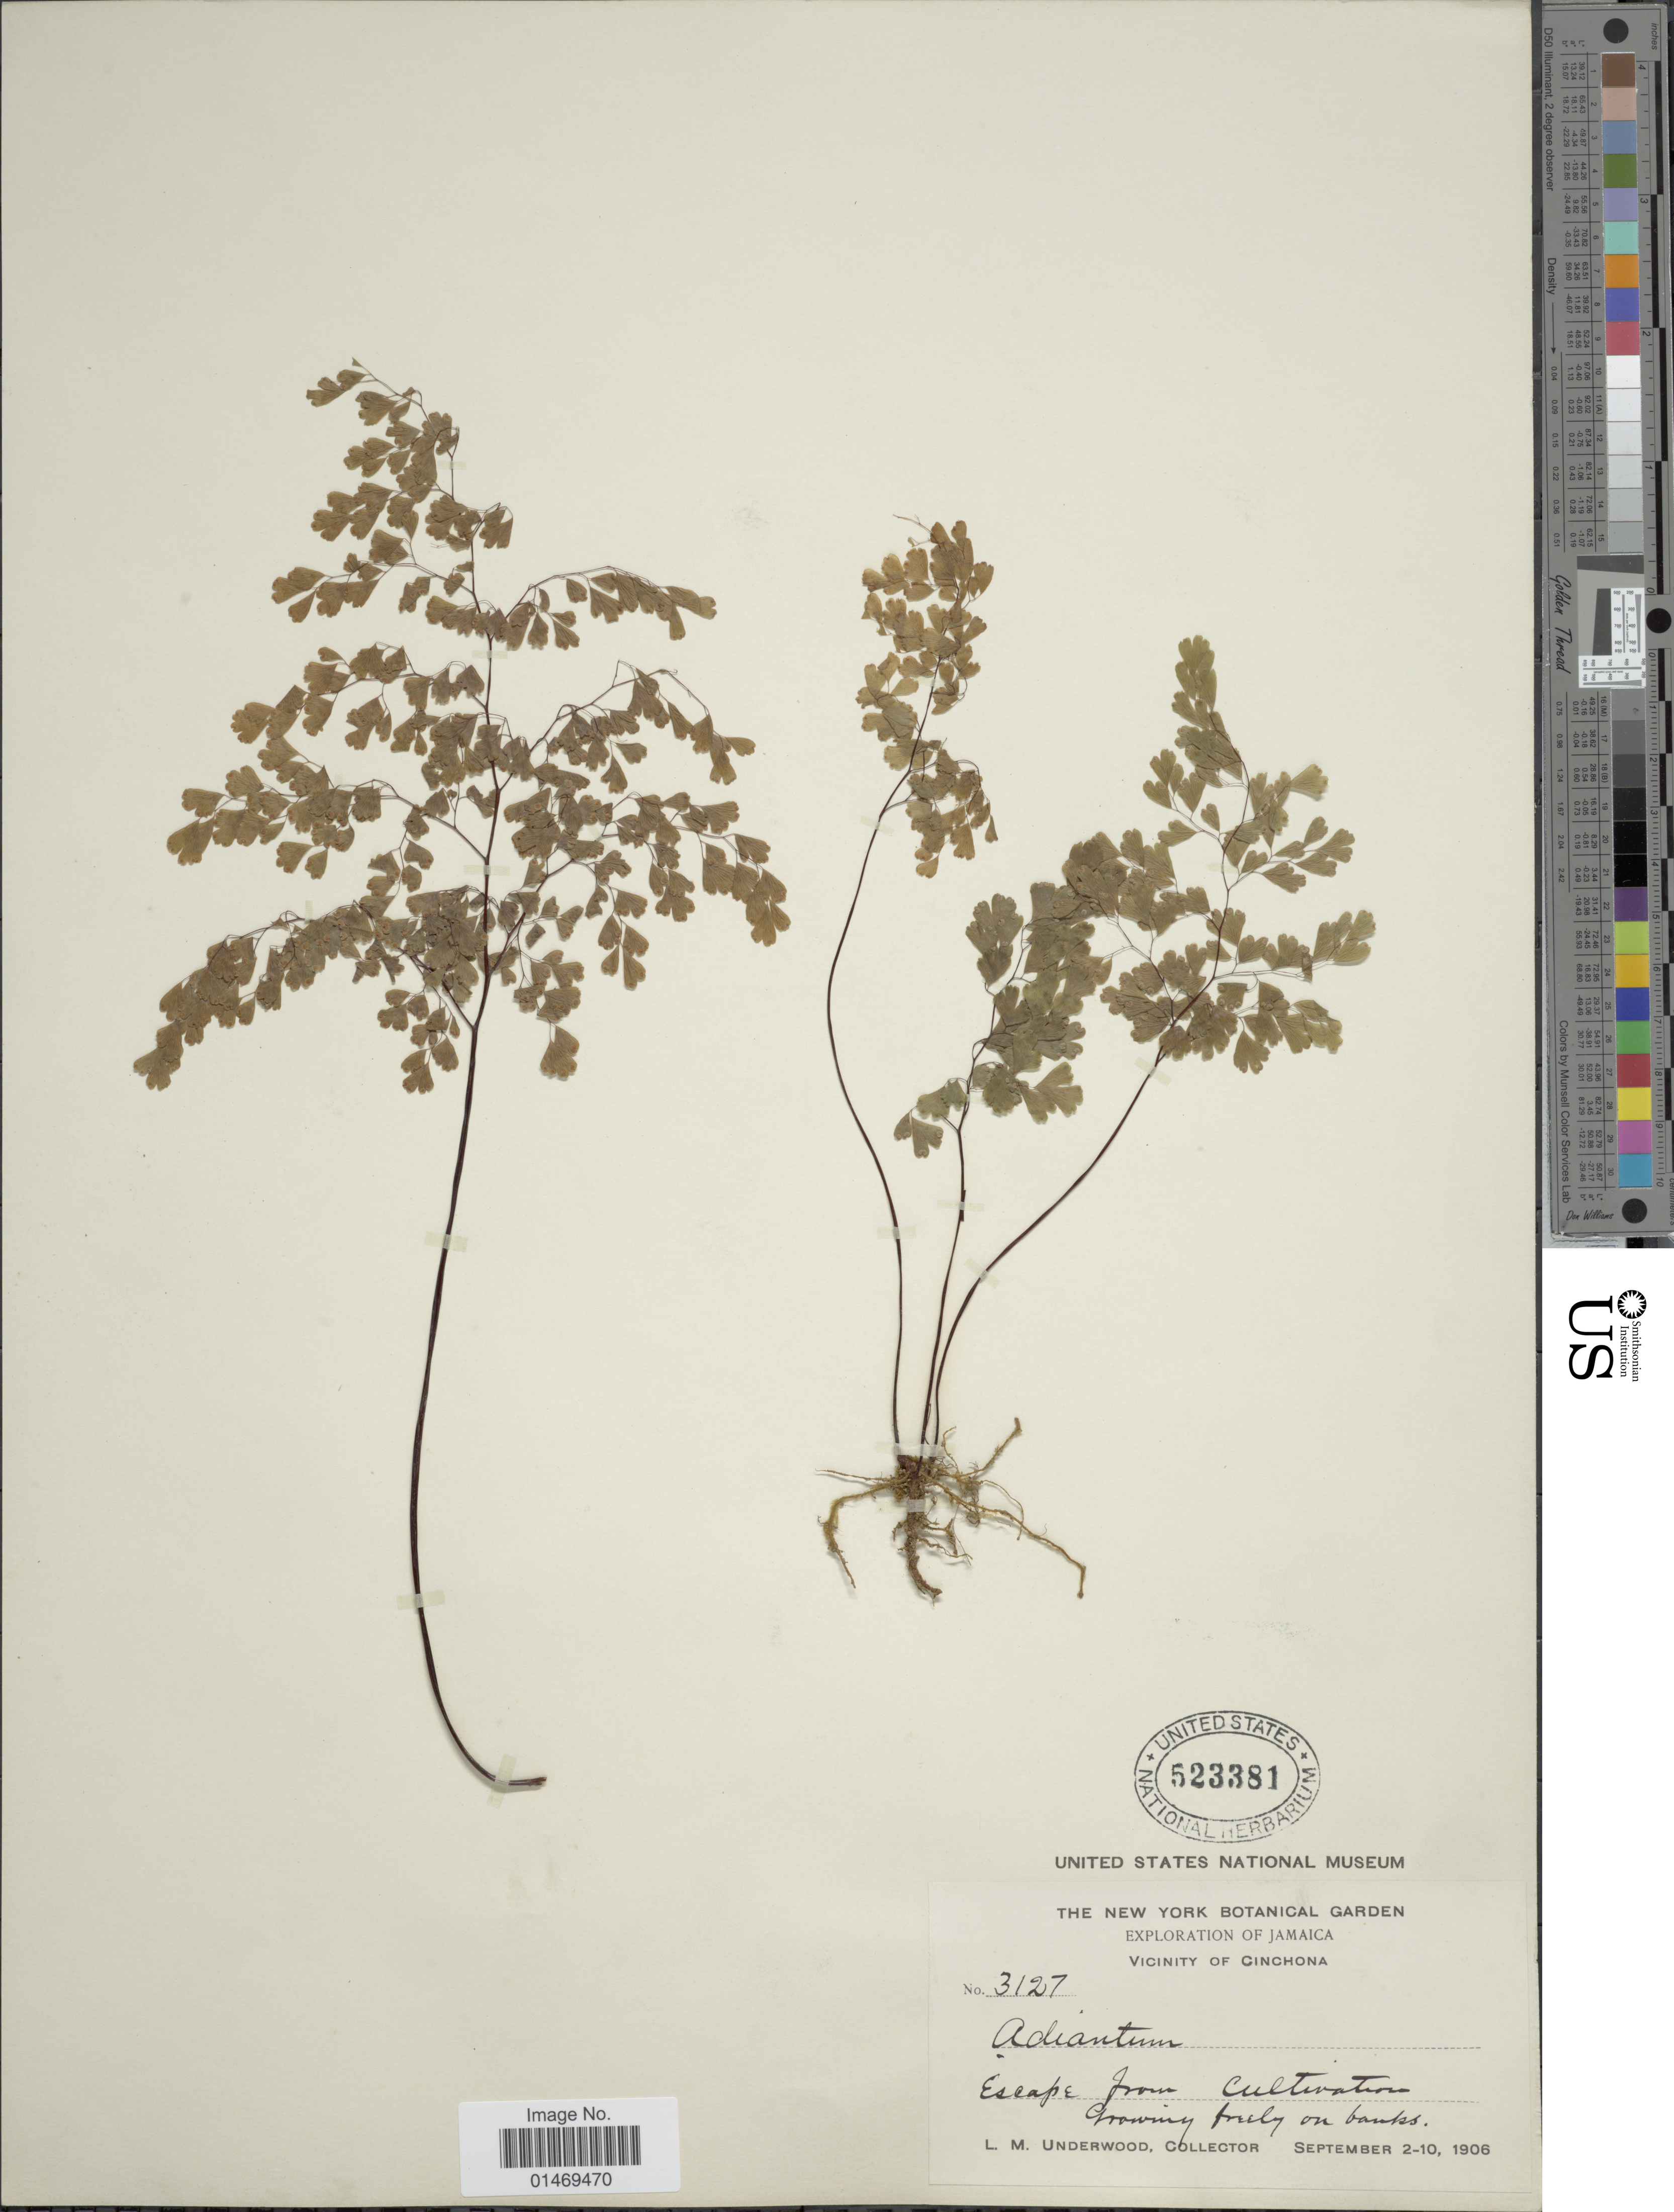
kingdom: Plantae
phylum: Tracheophyta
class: Polypodiopsida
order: Polypodiales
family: Pteridaceae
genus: Adiantum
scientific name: Adiantum raddianum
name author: C. Presl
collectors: L. M. Underwood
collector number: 3127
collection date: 1906-09-02/1906-09-10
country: Jamaica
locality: Vicinity of Cinchona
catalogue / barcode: US 523381